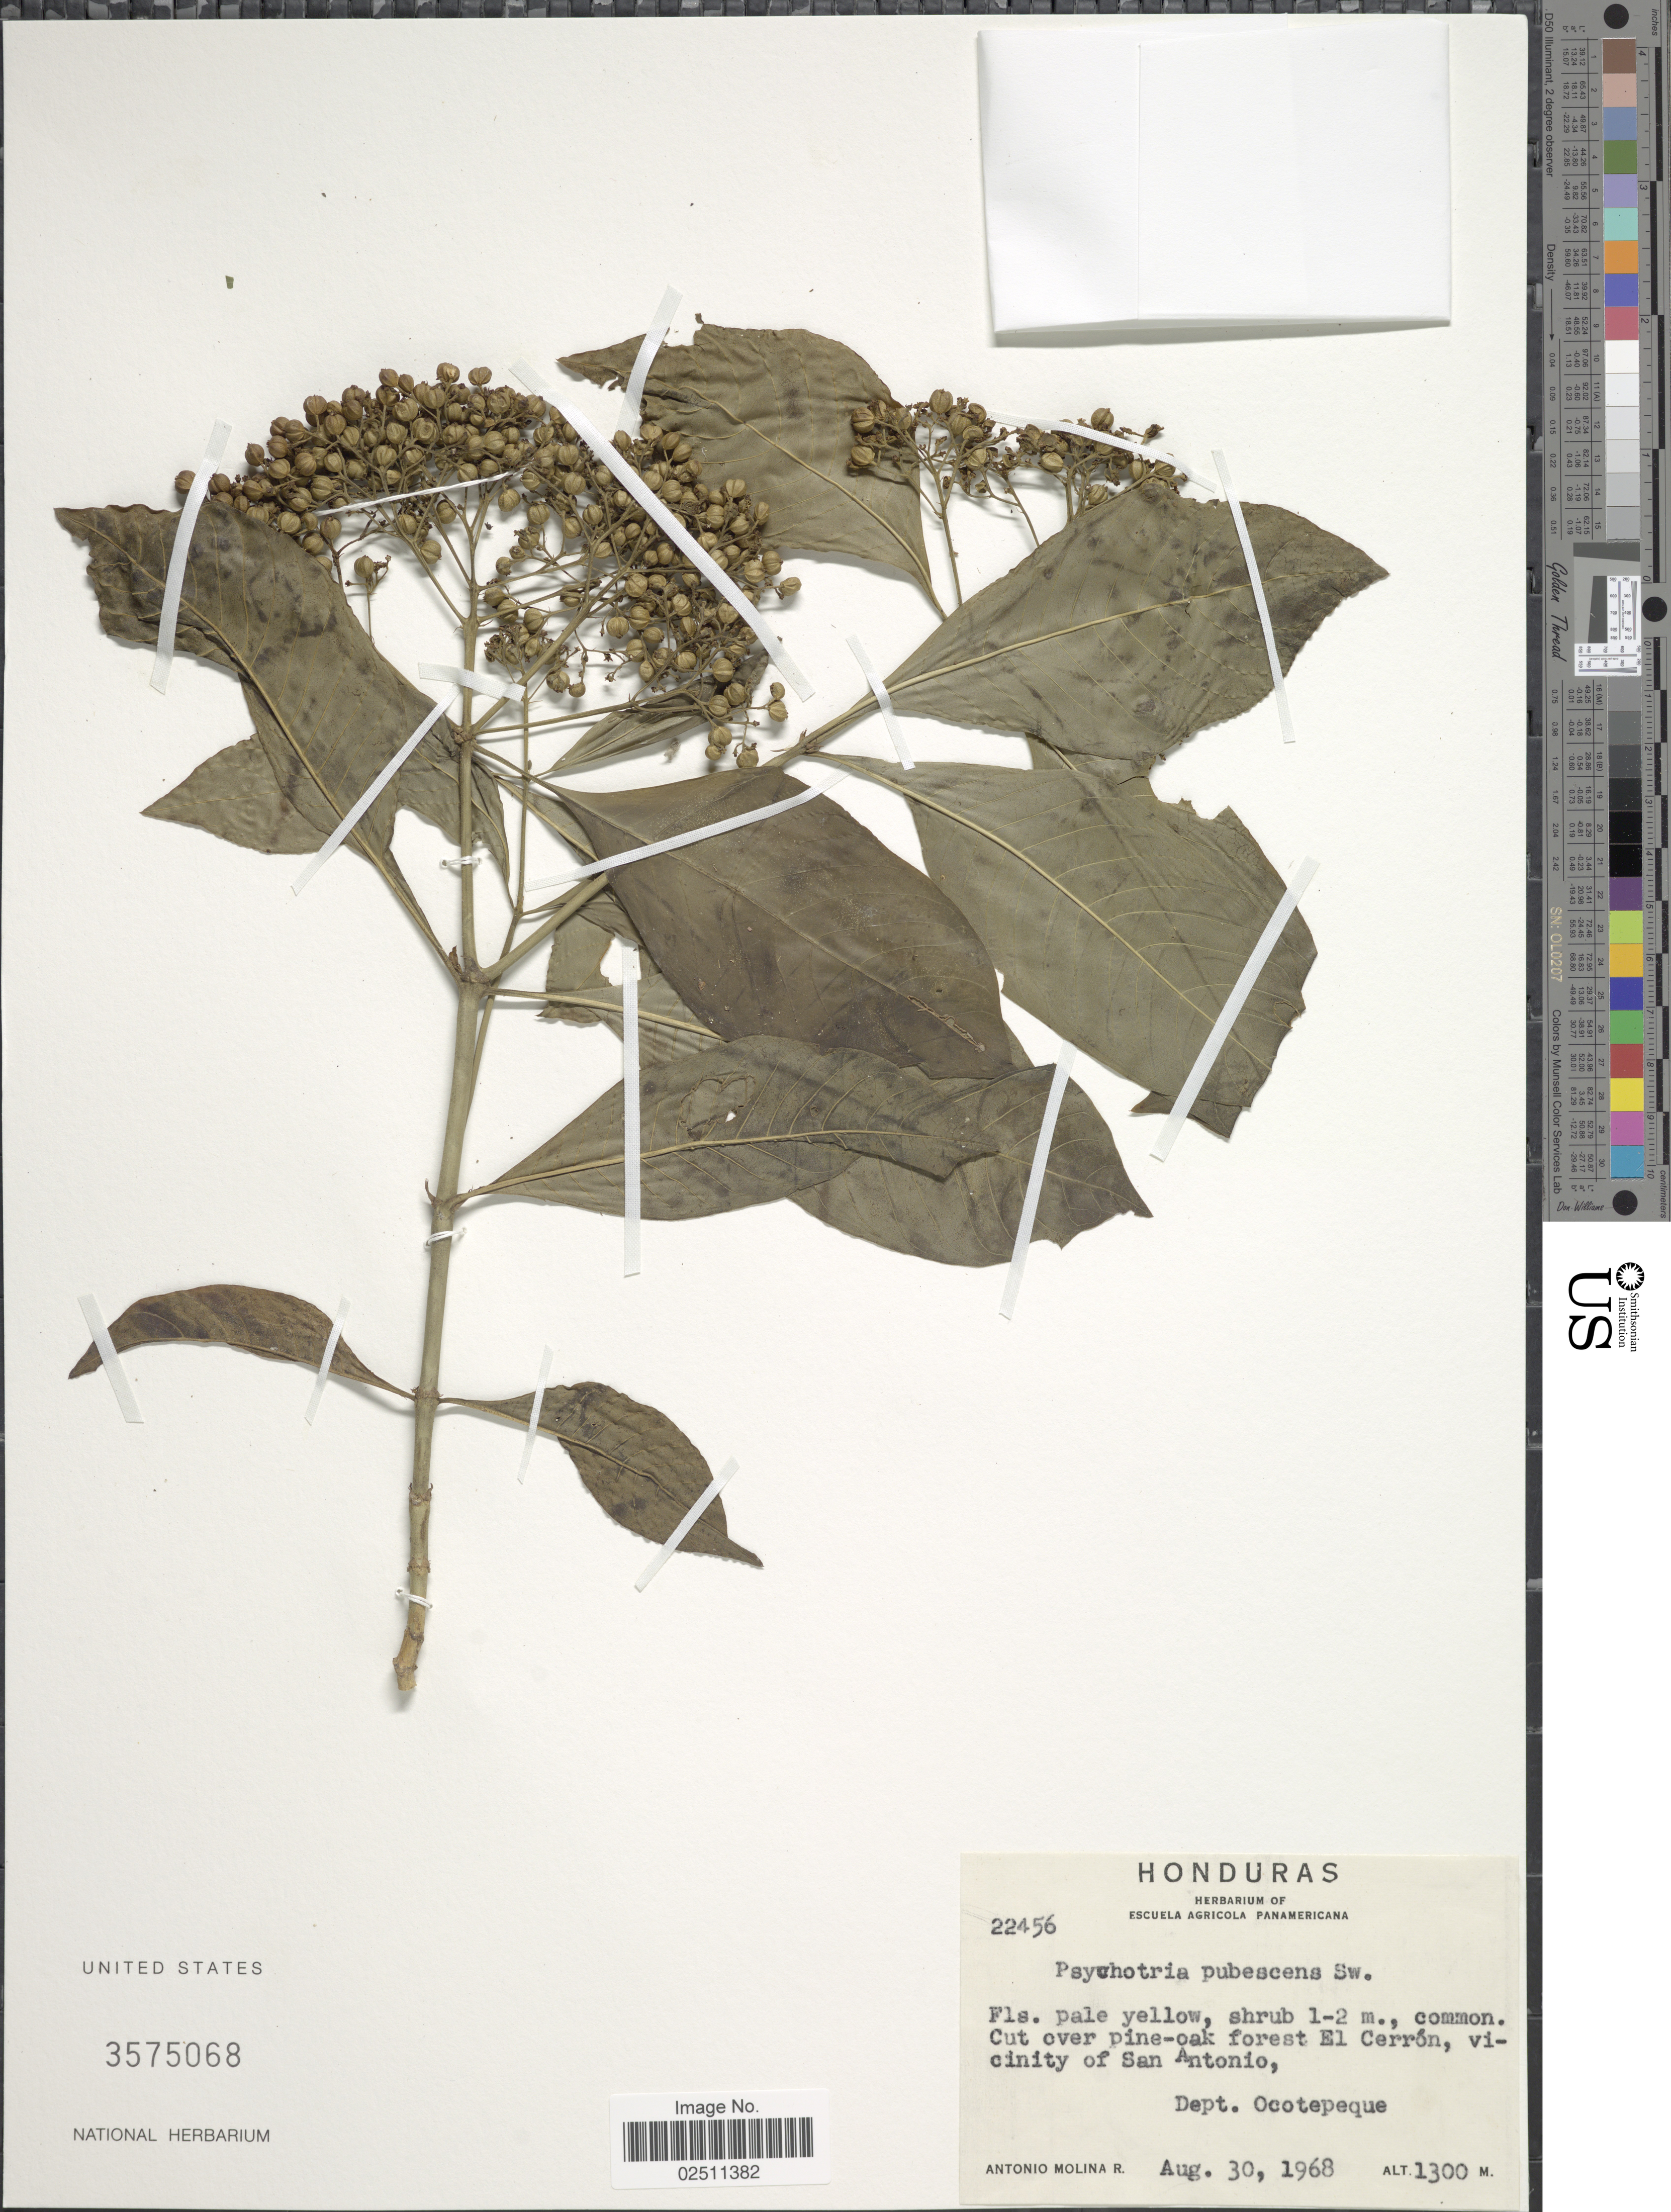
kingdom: Plantae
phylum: Tracheophyta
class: Magnoliopsida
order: Gentianales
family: Rubiaceae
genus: Psychotria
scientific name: Psychotria pubescens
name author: Sw.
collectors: A. Molina R.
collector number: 22456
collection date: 1968-08-30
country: Honduras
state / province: Ocotepeque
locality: Cut over pine-oak forest El Cerron, vicinity of San Antonio, Dept. Ocotepeque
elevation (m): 1300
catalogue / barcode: US 3575068